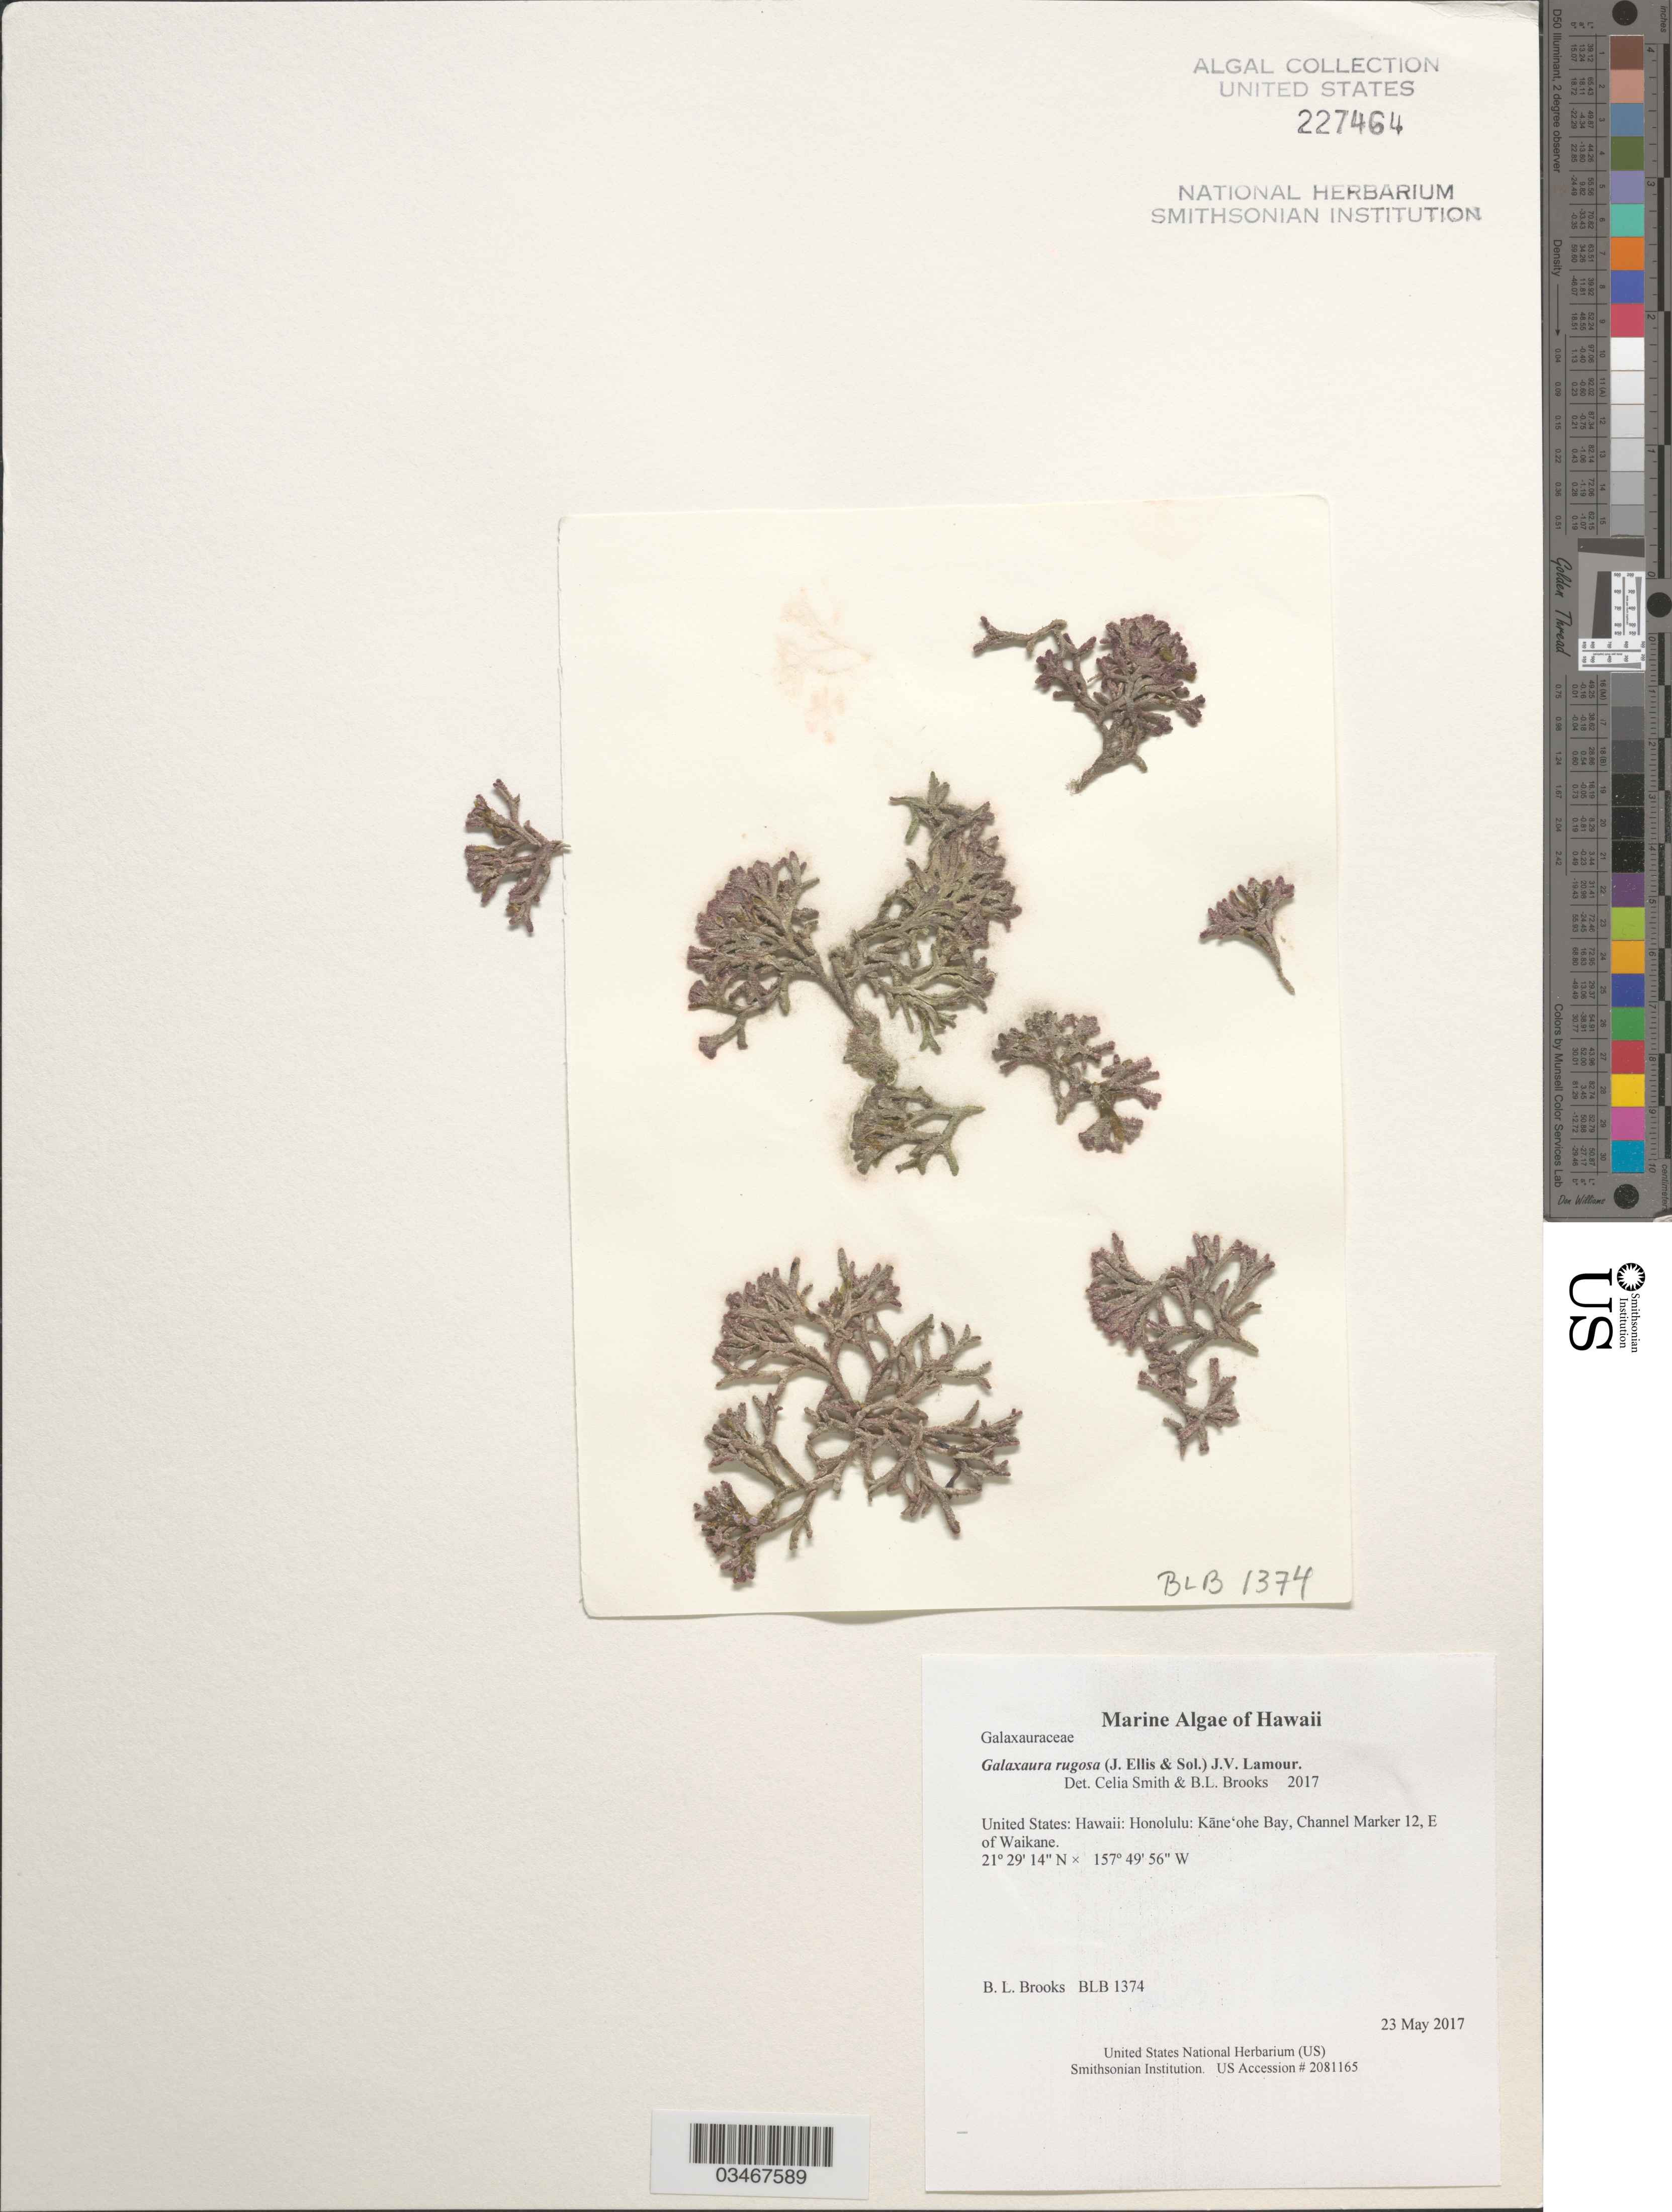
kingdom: Plantae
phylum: Rhodophyta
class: Florideophyceae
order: Nemaliales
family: Galaxauraceae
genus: Galaxaura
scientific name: Galaxaura rugosa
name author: (Ellis & Sol.) J.V.Lamouroux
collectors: B. Brooks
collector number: BLB 1374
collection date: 2017-05-23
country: United States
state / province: Hawaii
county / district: Honolulu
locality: Honolulu: Kāne'ohe Bay, Channel Marker 12, E of Waikane.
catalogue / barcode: US 227464